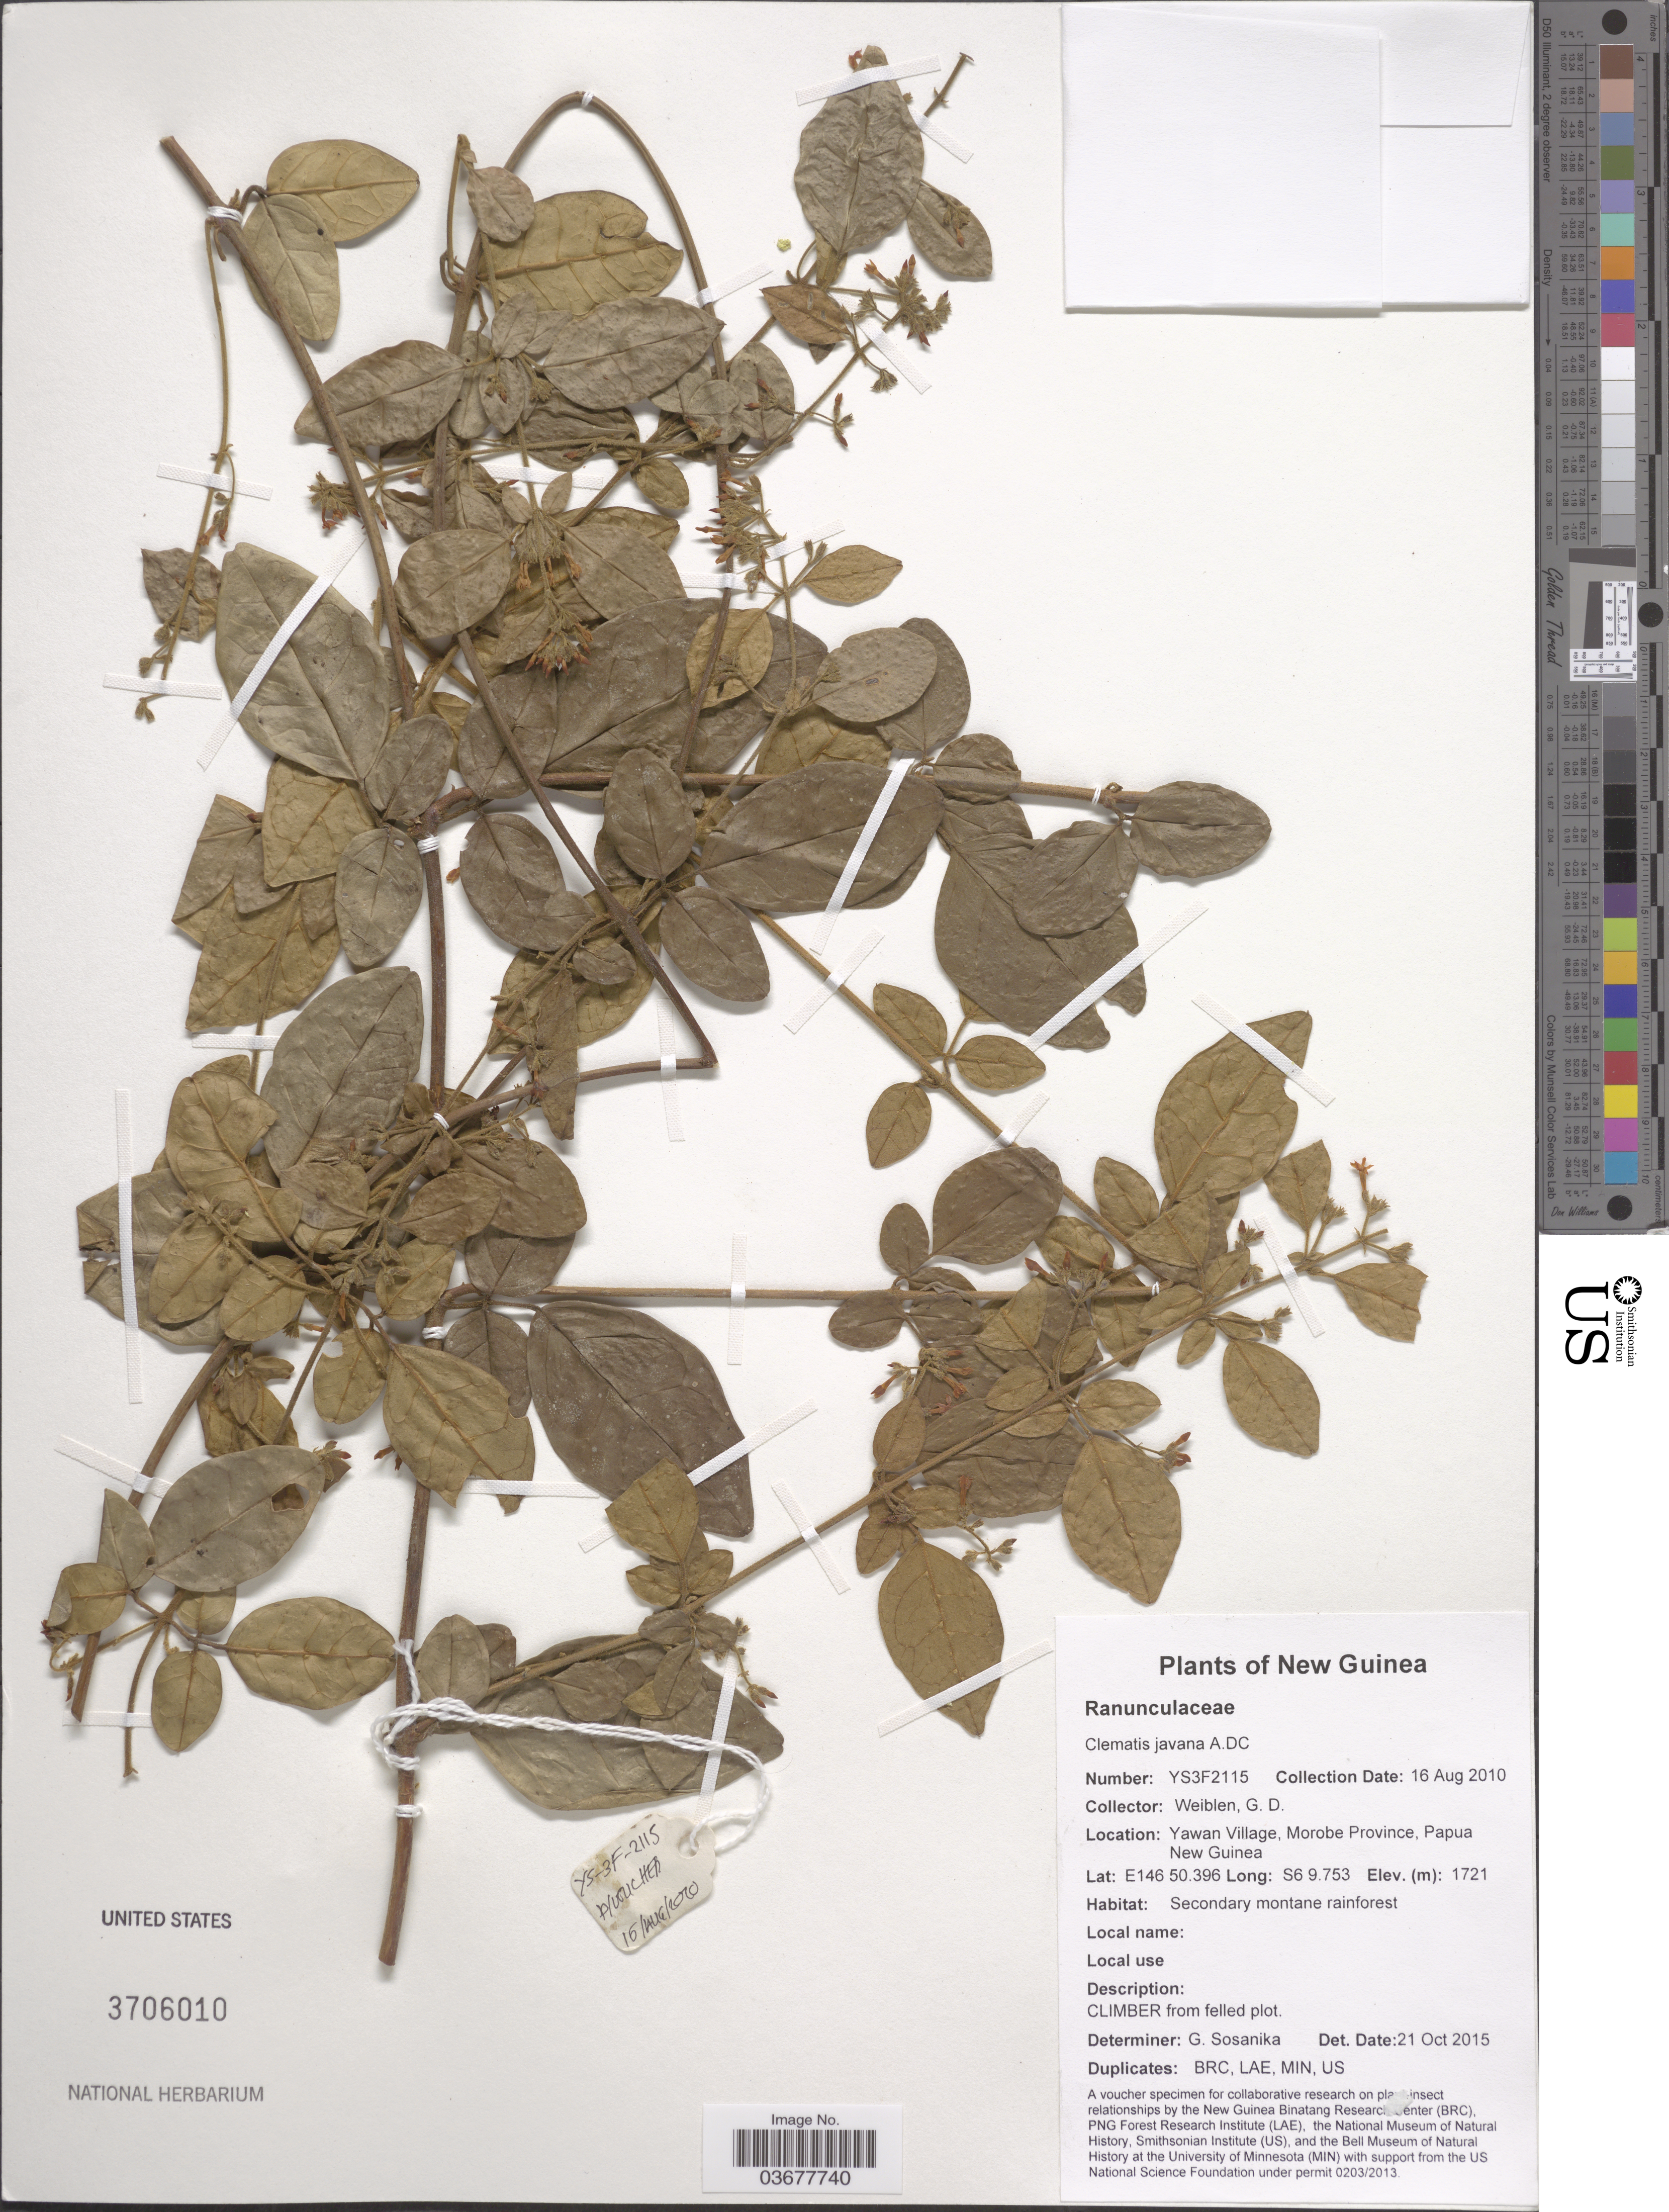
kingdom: Plantae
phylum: Tracheophyta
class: Magnoliopsida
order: Ranunculales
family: Ranunculaceae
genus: Clematis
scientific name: Clematis javana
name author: DC.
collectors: G. D. Weiblen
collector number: YS3F2115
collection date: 2010-08-16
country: Papua New Guinea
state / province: Morobe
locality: New Guinea. Yawan Village, Papua New Guinea.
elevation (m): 1721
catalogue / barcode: US 3706010